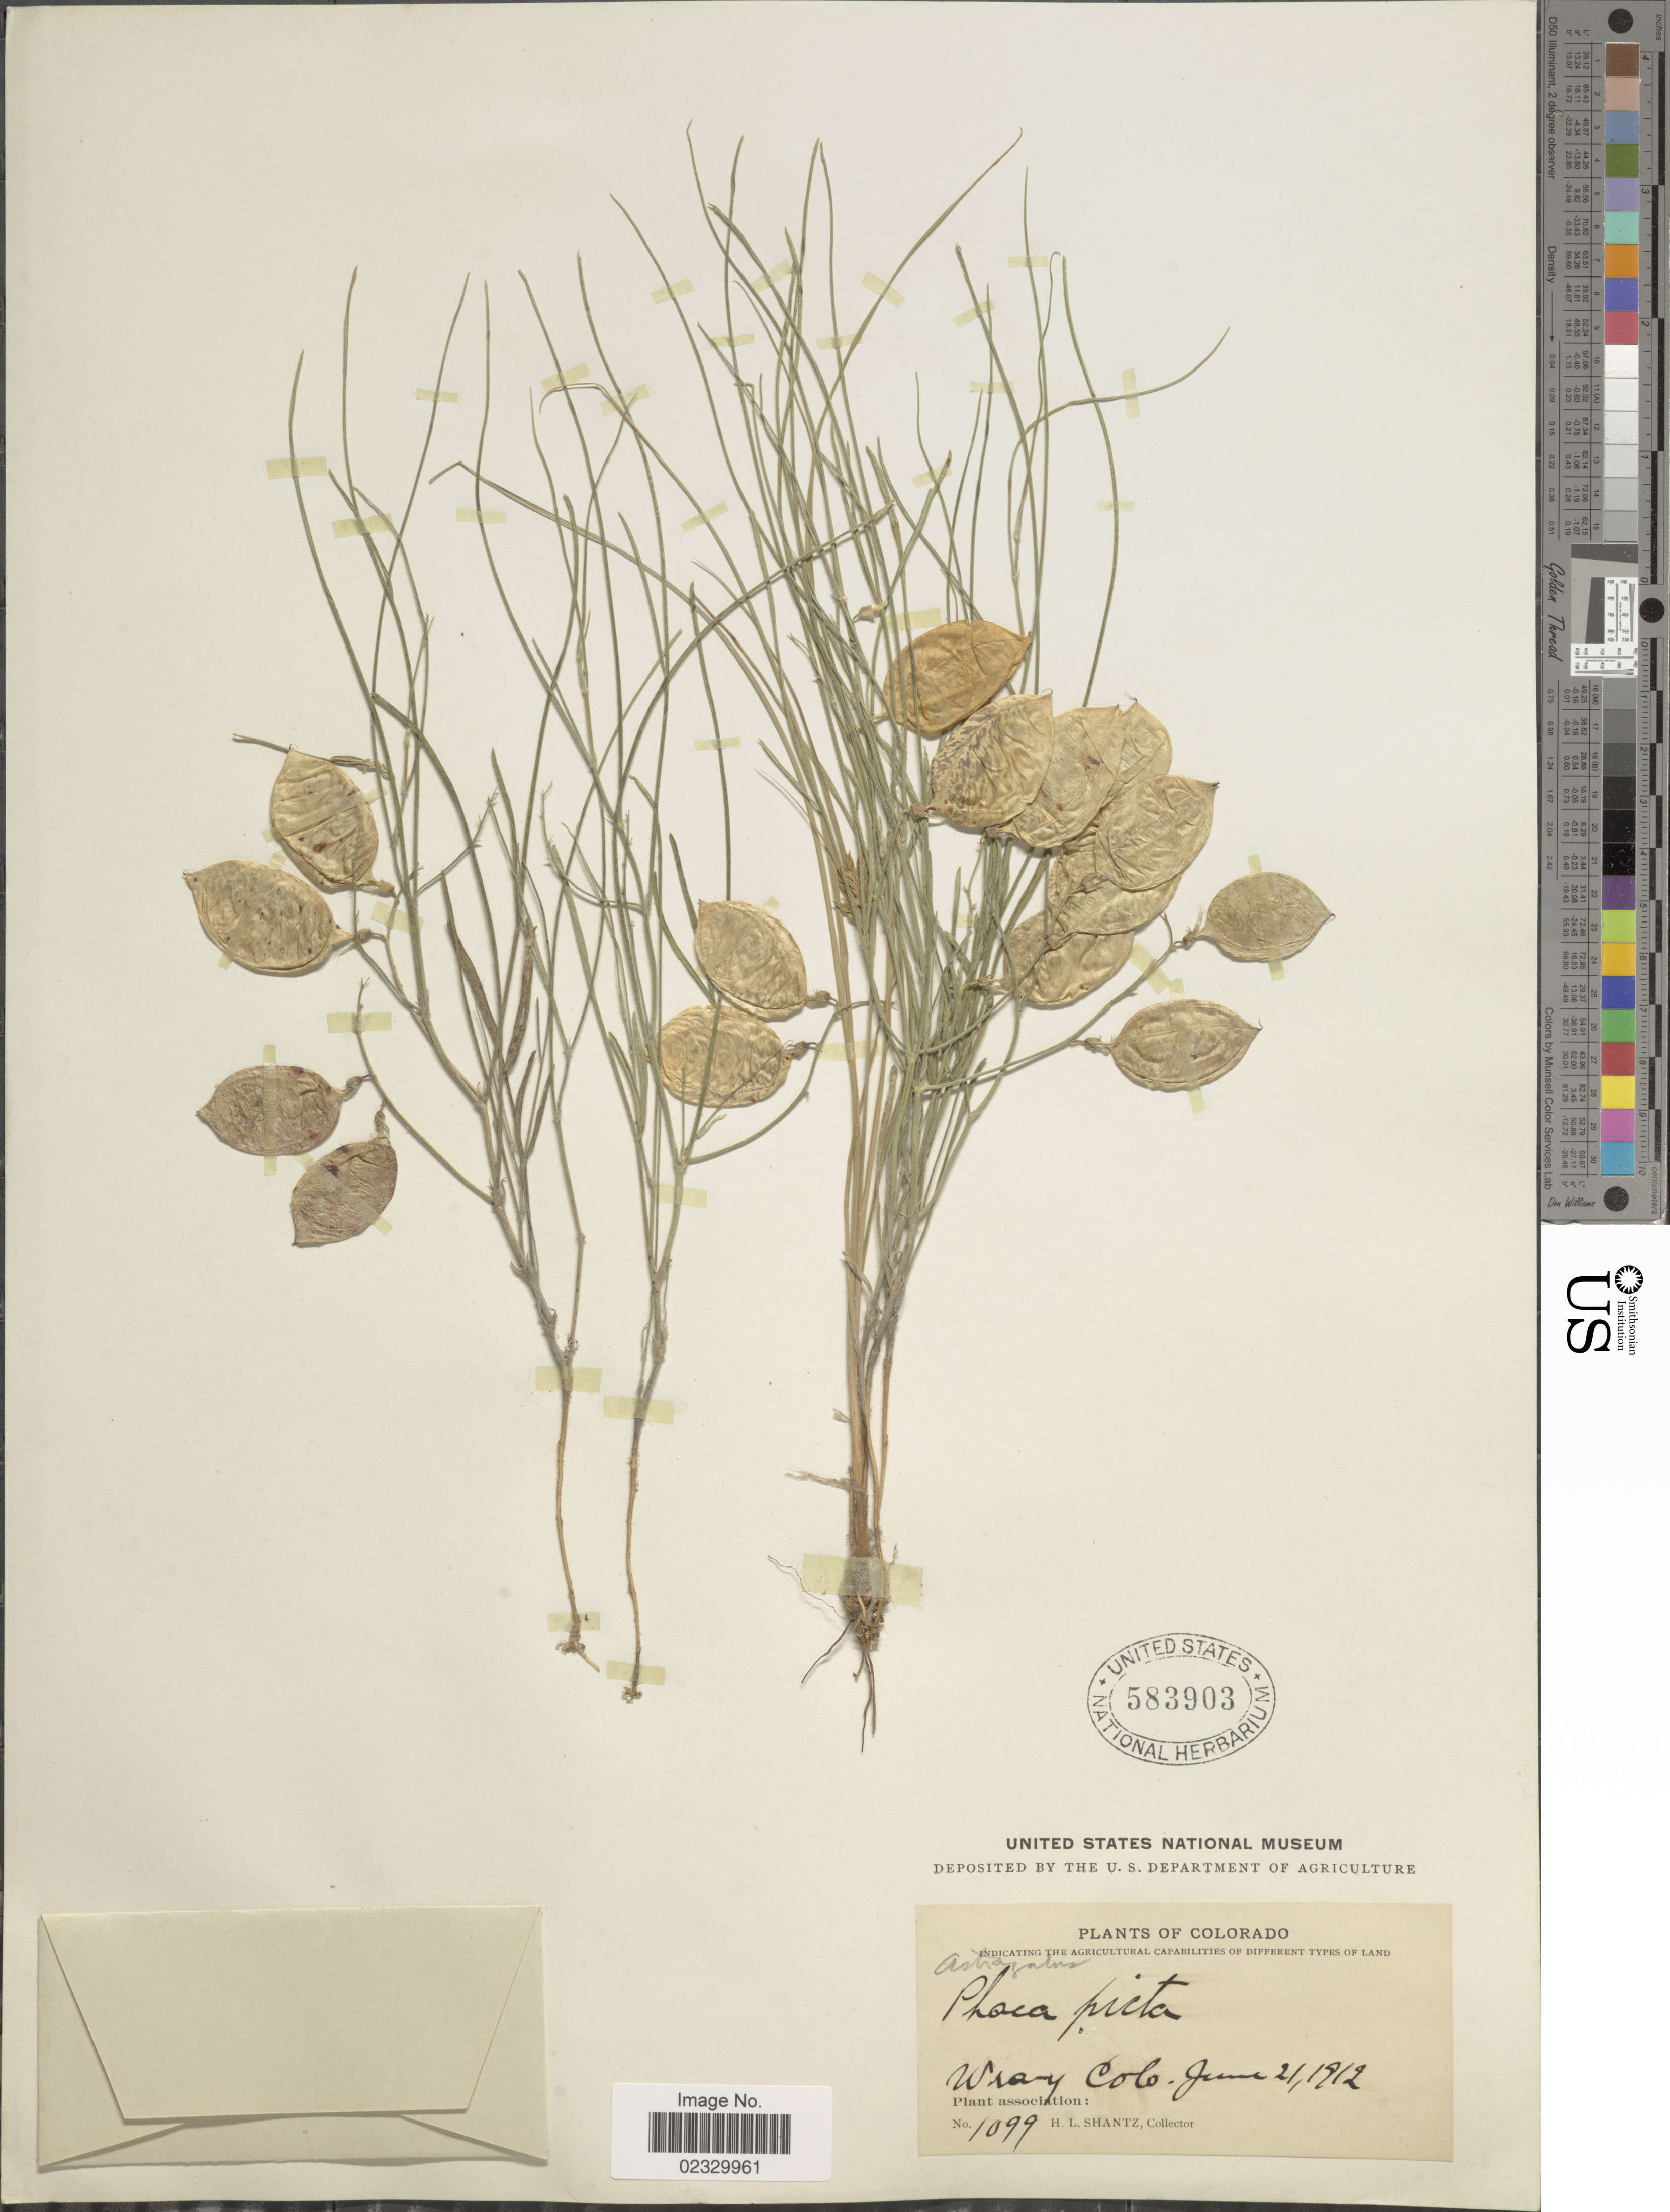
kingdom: Plantae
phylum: Tracheophyta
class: Magnoliopsida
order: Fabales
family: Fabaceae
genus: Astragalus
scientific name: Astragalus ceramicus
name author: E. Sheld.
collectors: H. Shantz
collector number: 1099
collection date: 1912-06-21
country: United States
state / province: Colorado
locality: Wray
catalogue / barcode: US 583903